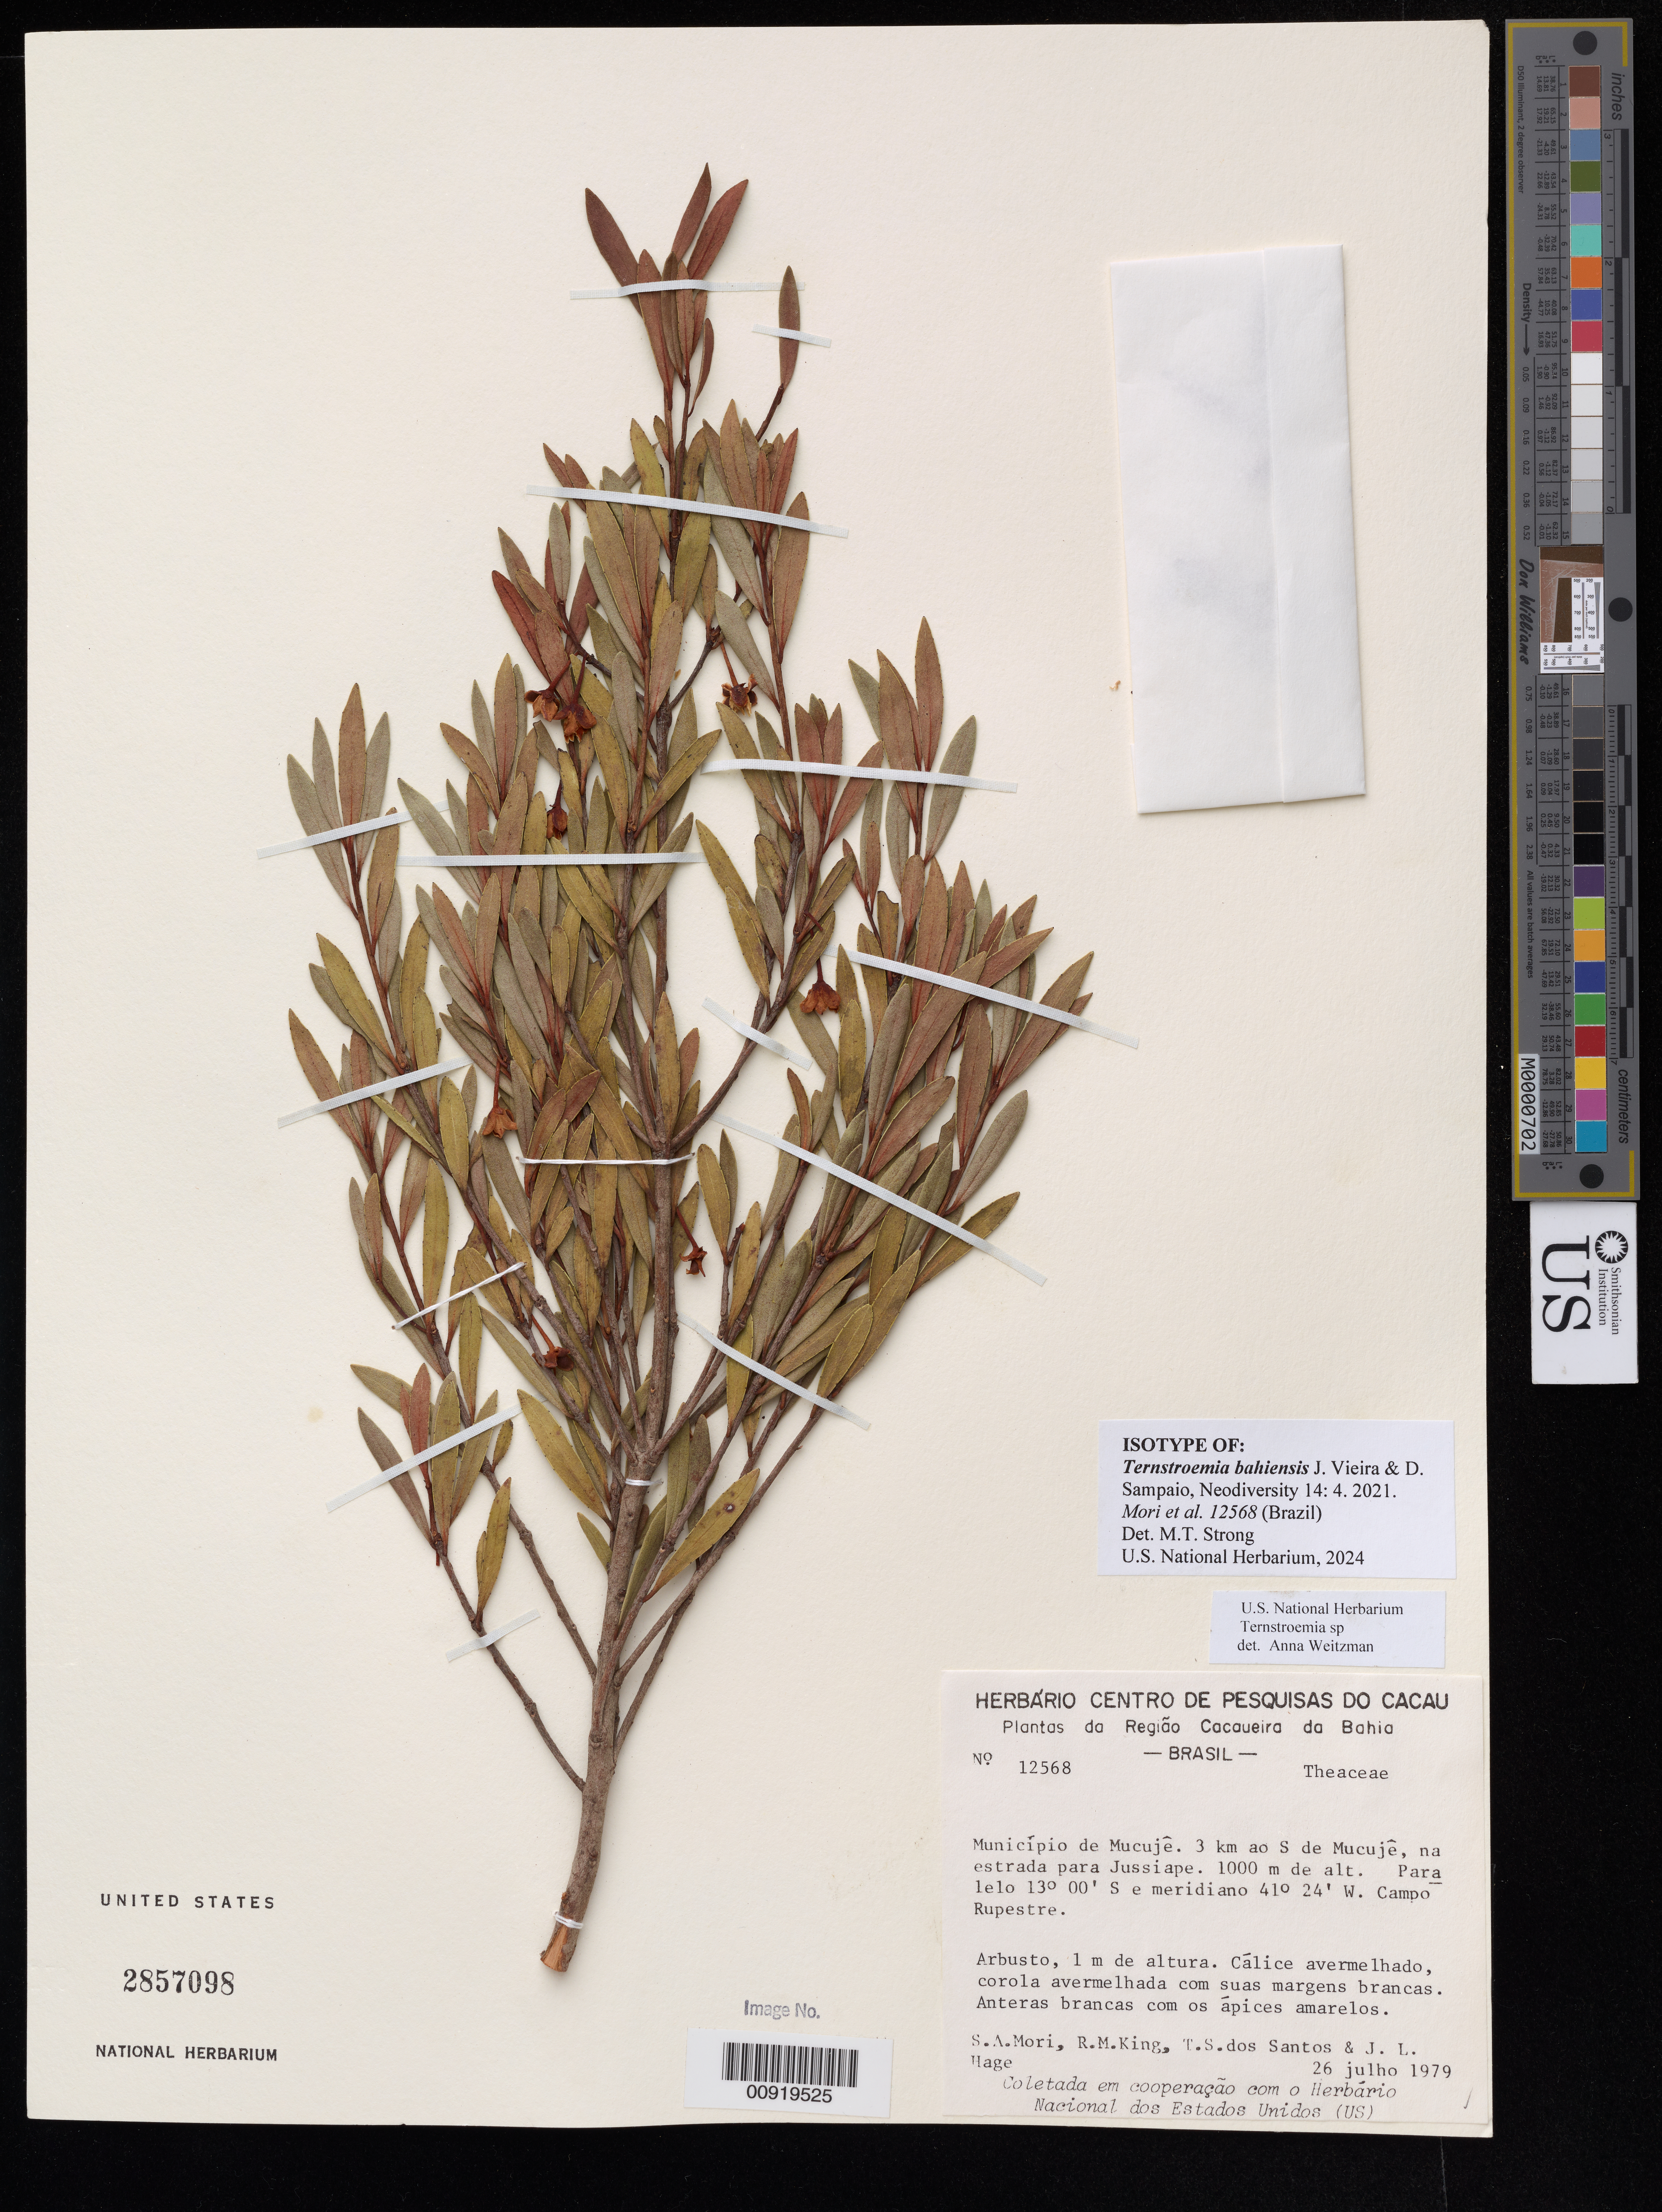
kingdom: Plantae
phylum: Tracheophyta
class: Magnoliopsida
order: Ericales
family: Pentaphylacaceae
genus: Ternstroemia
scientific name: Ternstroemia bahiensis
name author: J. Vieira & D. Samp.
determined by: Strong, Mark T., (BOT), Smithsonian Institution - National Museum of Natural History (UNITED STATES)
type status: Isotype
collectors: S. Mori, R. M. King, T. S. Santos & J. L. Hage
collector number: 12568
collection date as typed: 26 Jul 1979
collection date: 1979-07-26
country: Brazil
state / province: Bahia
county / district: Município de Mucujê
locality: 3 km ao S de Mucujê, na estrada para Jussiape.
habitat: Campo Rupestre.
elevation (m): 1000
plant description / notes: Isotype of Ternstroemia bahiensis J. Vieira & D. Sampaio. Cited by Vieira et al., Neodiversity 14: 5. 2021.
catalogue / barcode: US 2857098